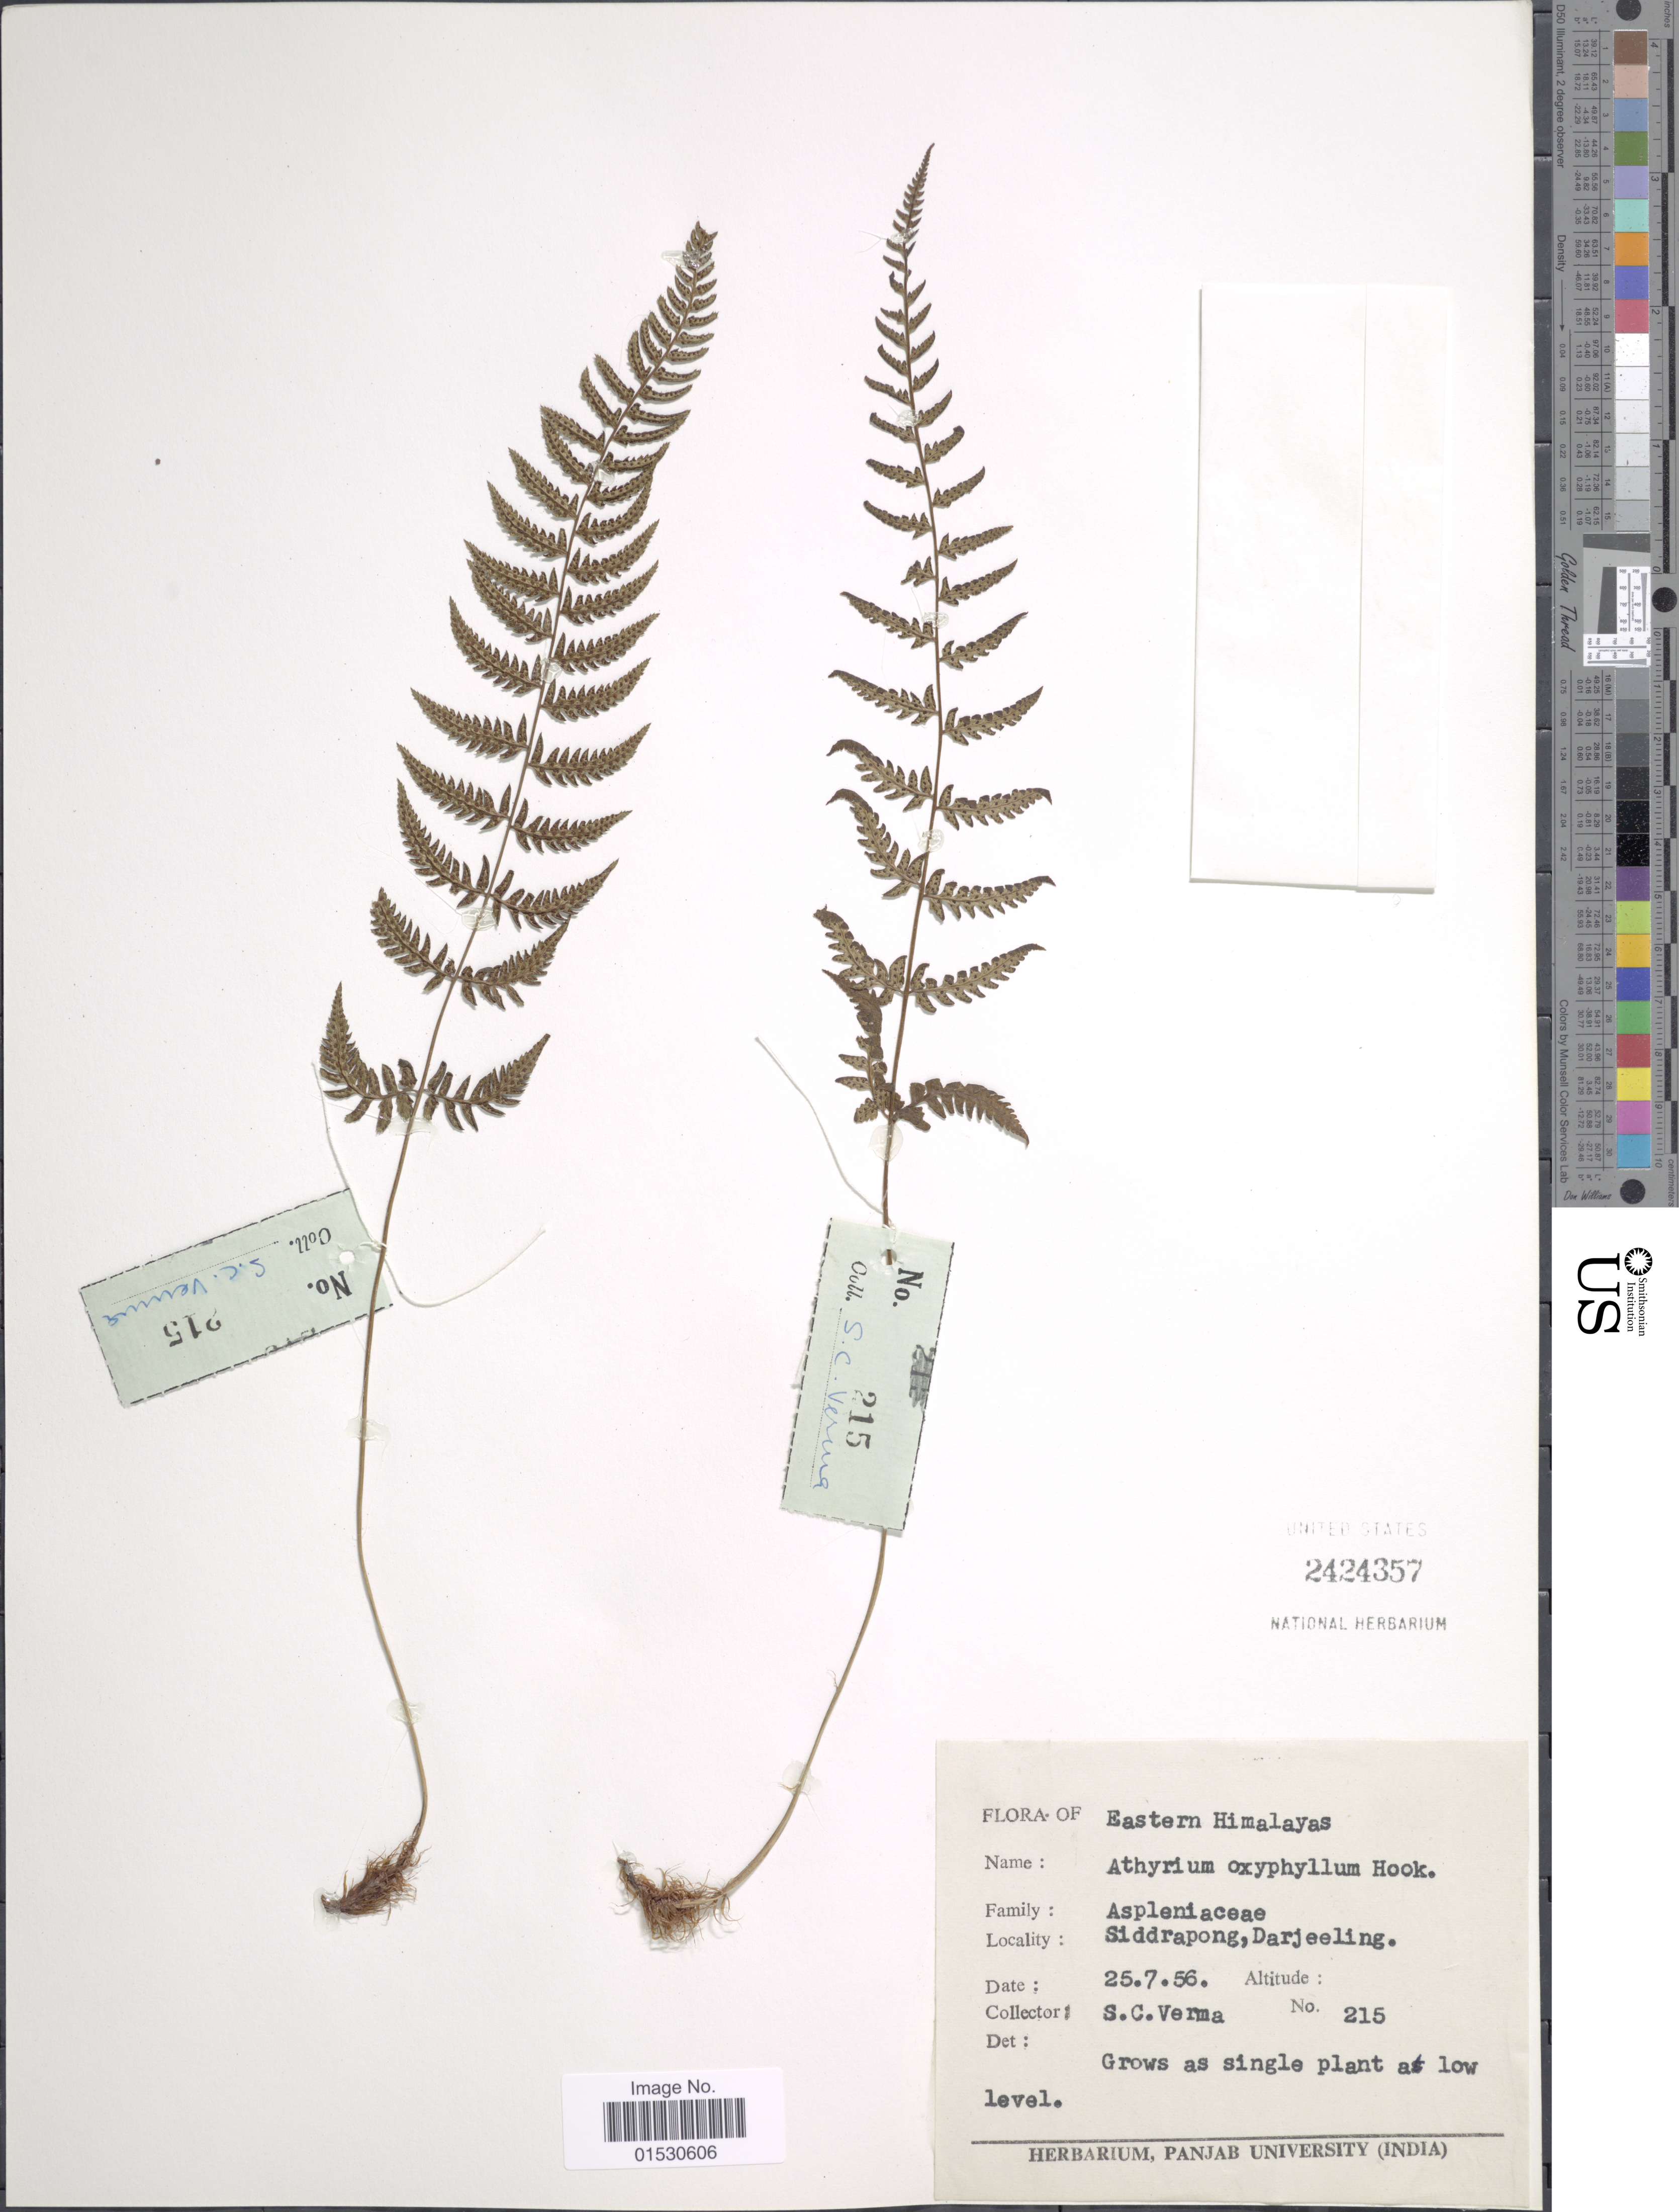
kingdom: Plantae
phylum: Tracheophyta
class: Polypodiopsida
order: Polypodiales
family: Athyriaceae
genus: Athyrium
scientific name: Athyrium drepanopterum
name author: (Kunze) A. Braun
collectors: S. Verma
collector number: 215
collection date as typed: Transcribed d/m/y: 25/7/56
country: India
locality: Eastern Himalayas, Siddrapong, Darjeeling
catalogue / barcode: US 2424357